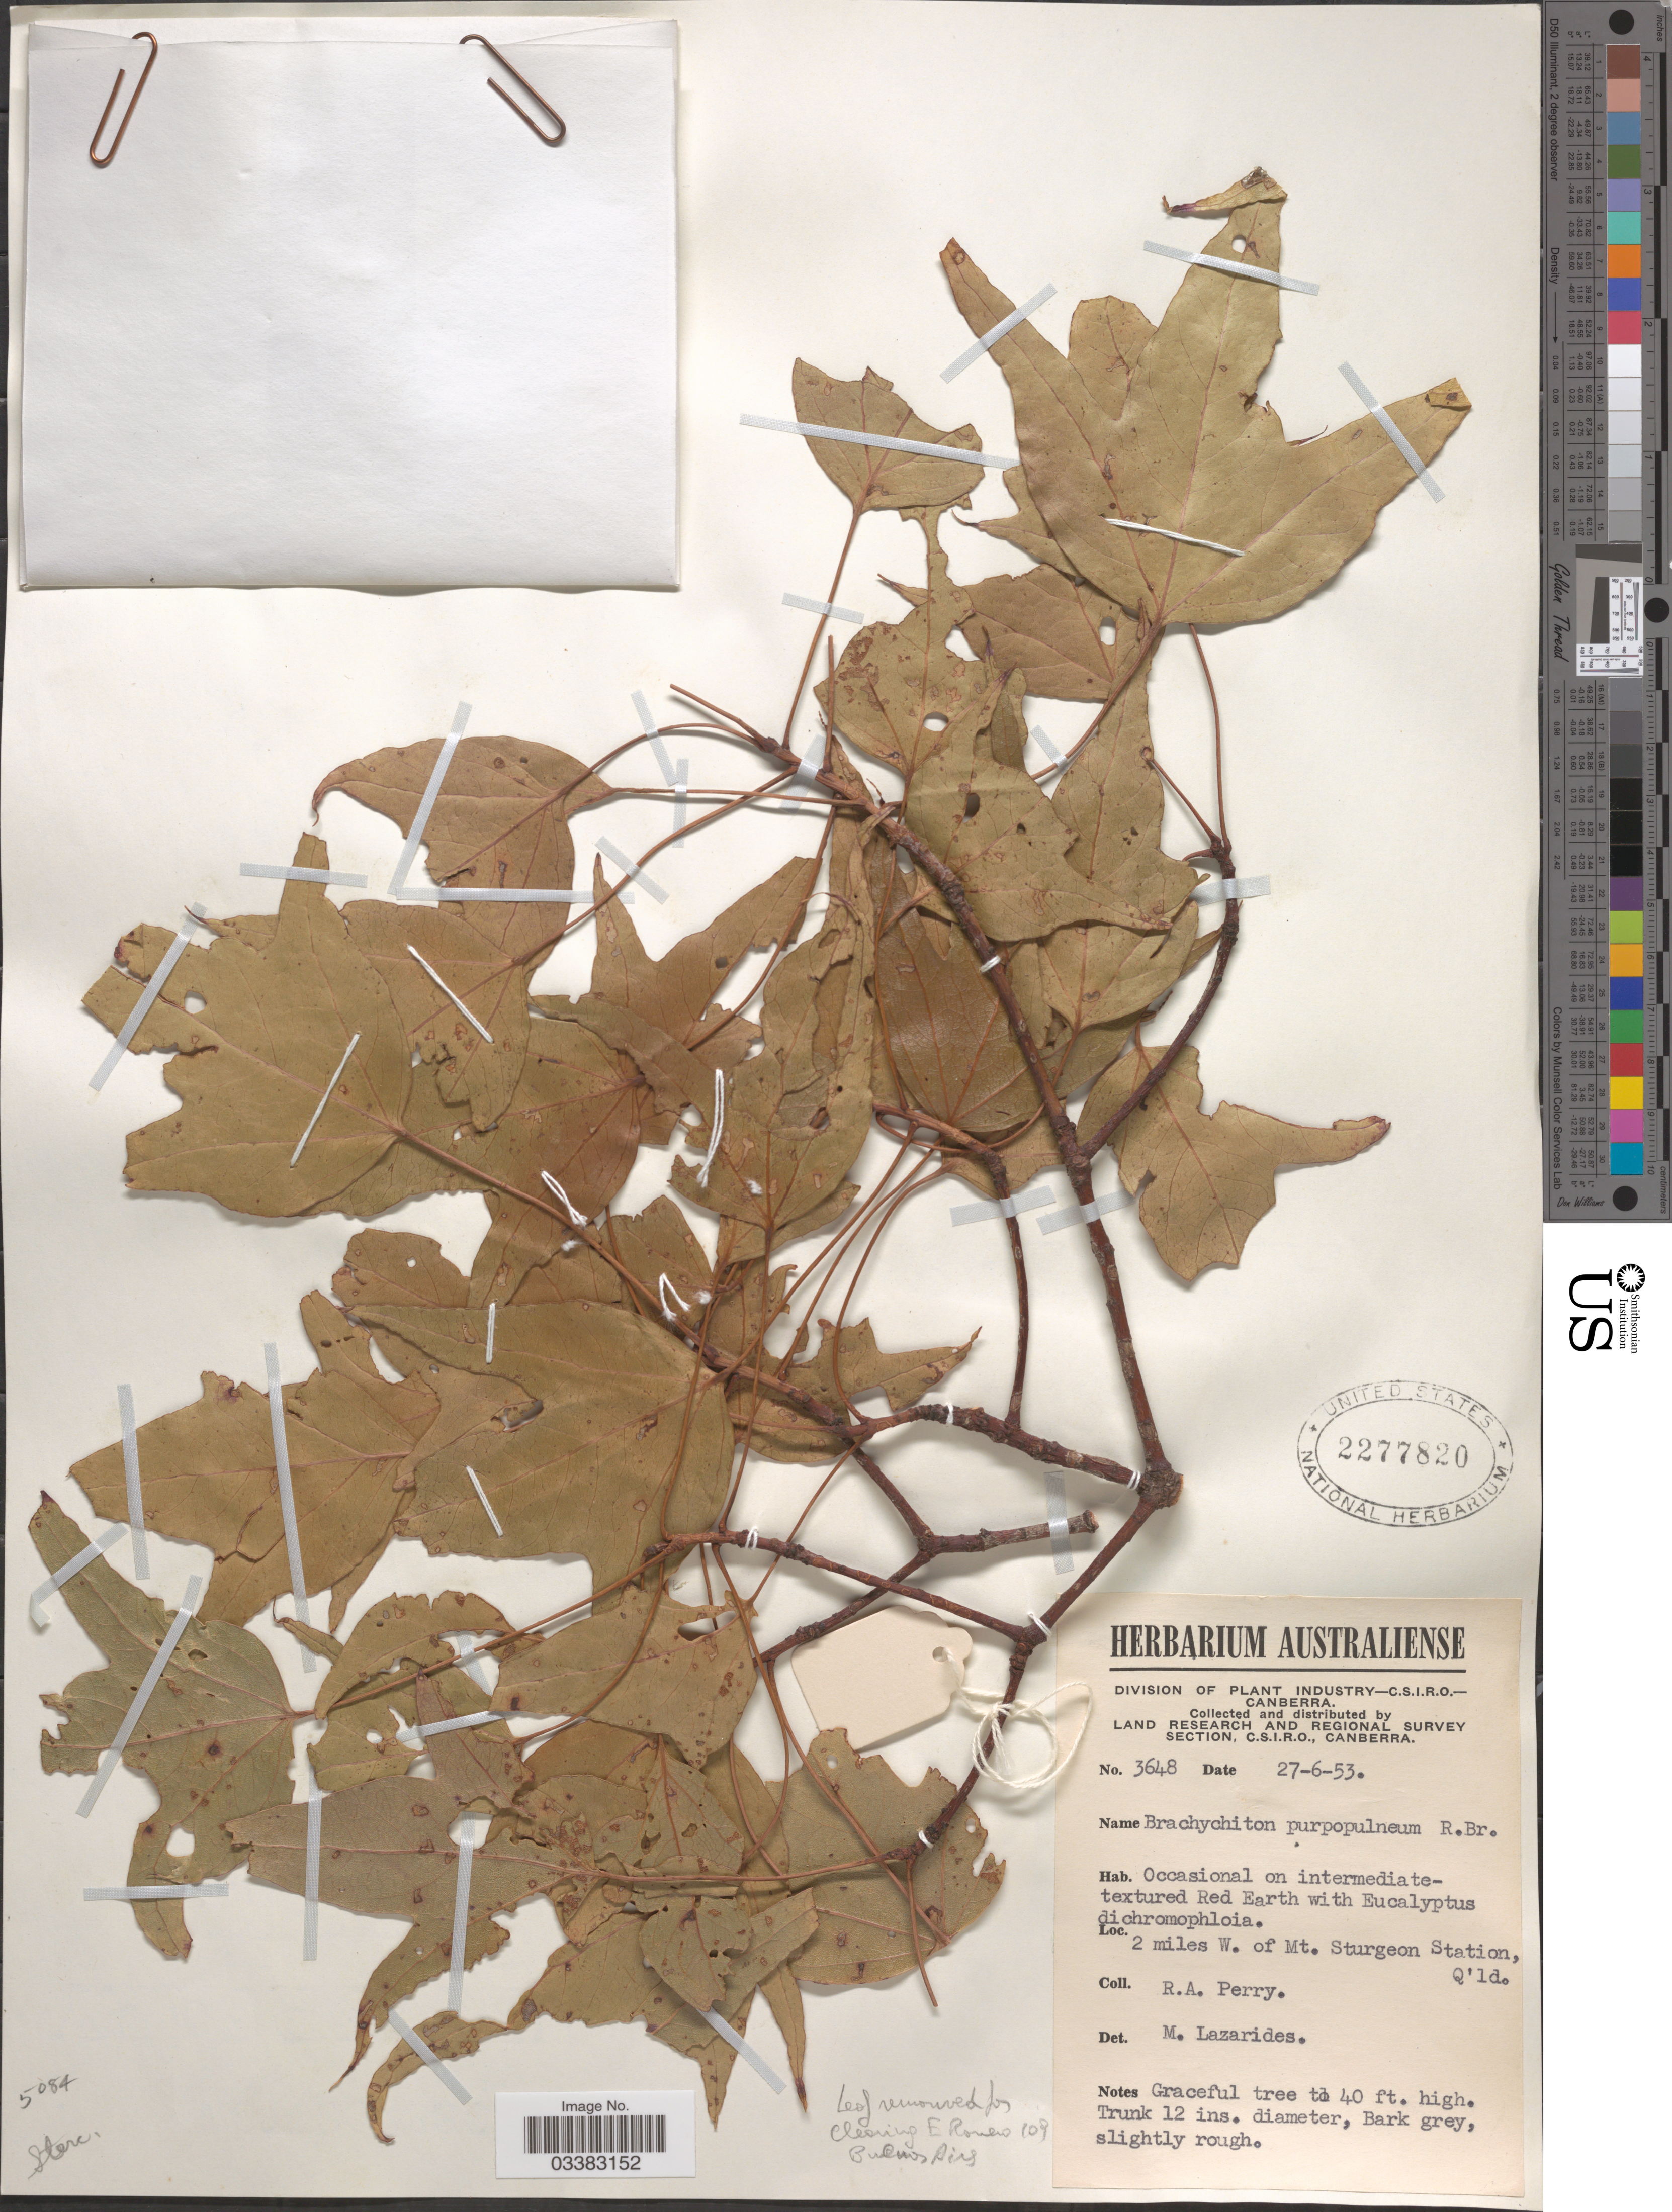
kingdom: Plantae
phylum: Tracheophyta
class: Magnoliopsida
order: Malvales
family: Malvaceae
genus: Brachychiton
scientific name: Brachychiton populneus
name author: (Schott & Endl.) R. Br.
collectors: Perry, R. A.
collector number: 3648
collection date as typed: Transcribed d/m/y: 27/6/53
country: Australia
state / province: Queensland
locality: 2 miles W. of Mt. Sturgeon Station, Q'ld.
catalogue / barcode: US 2277820